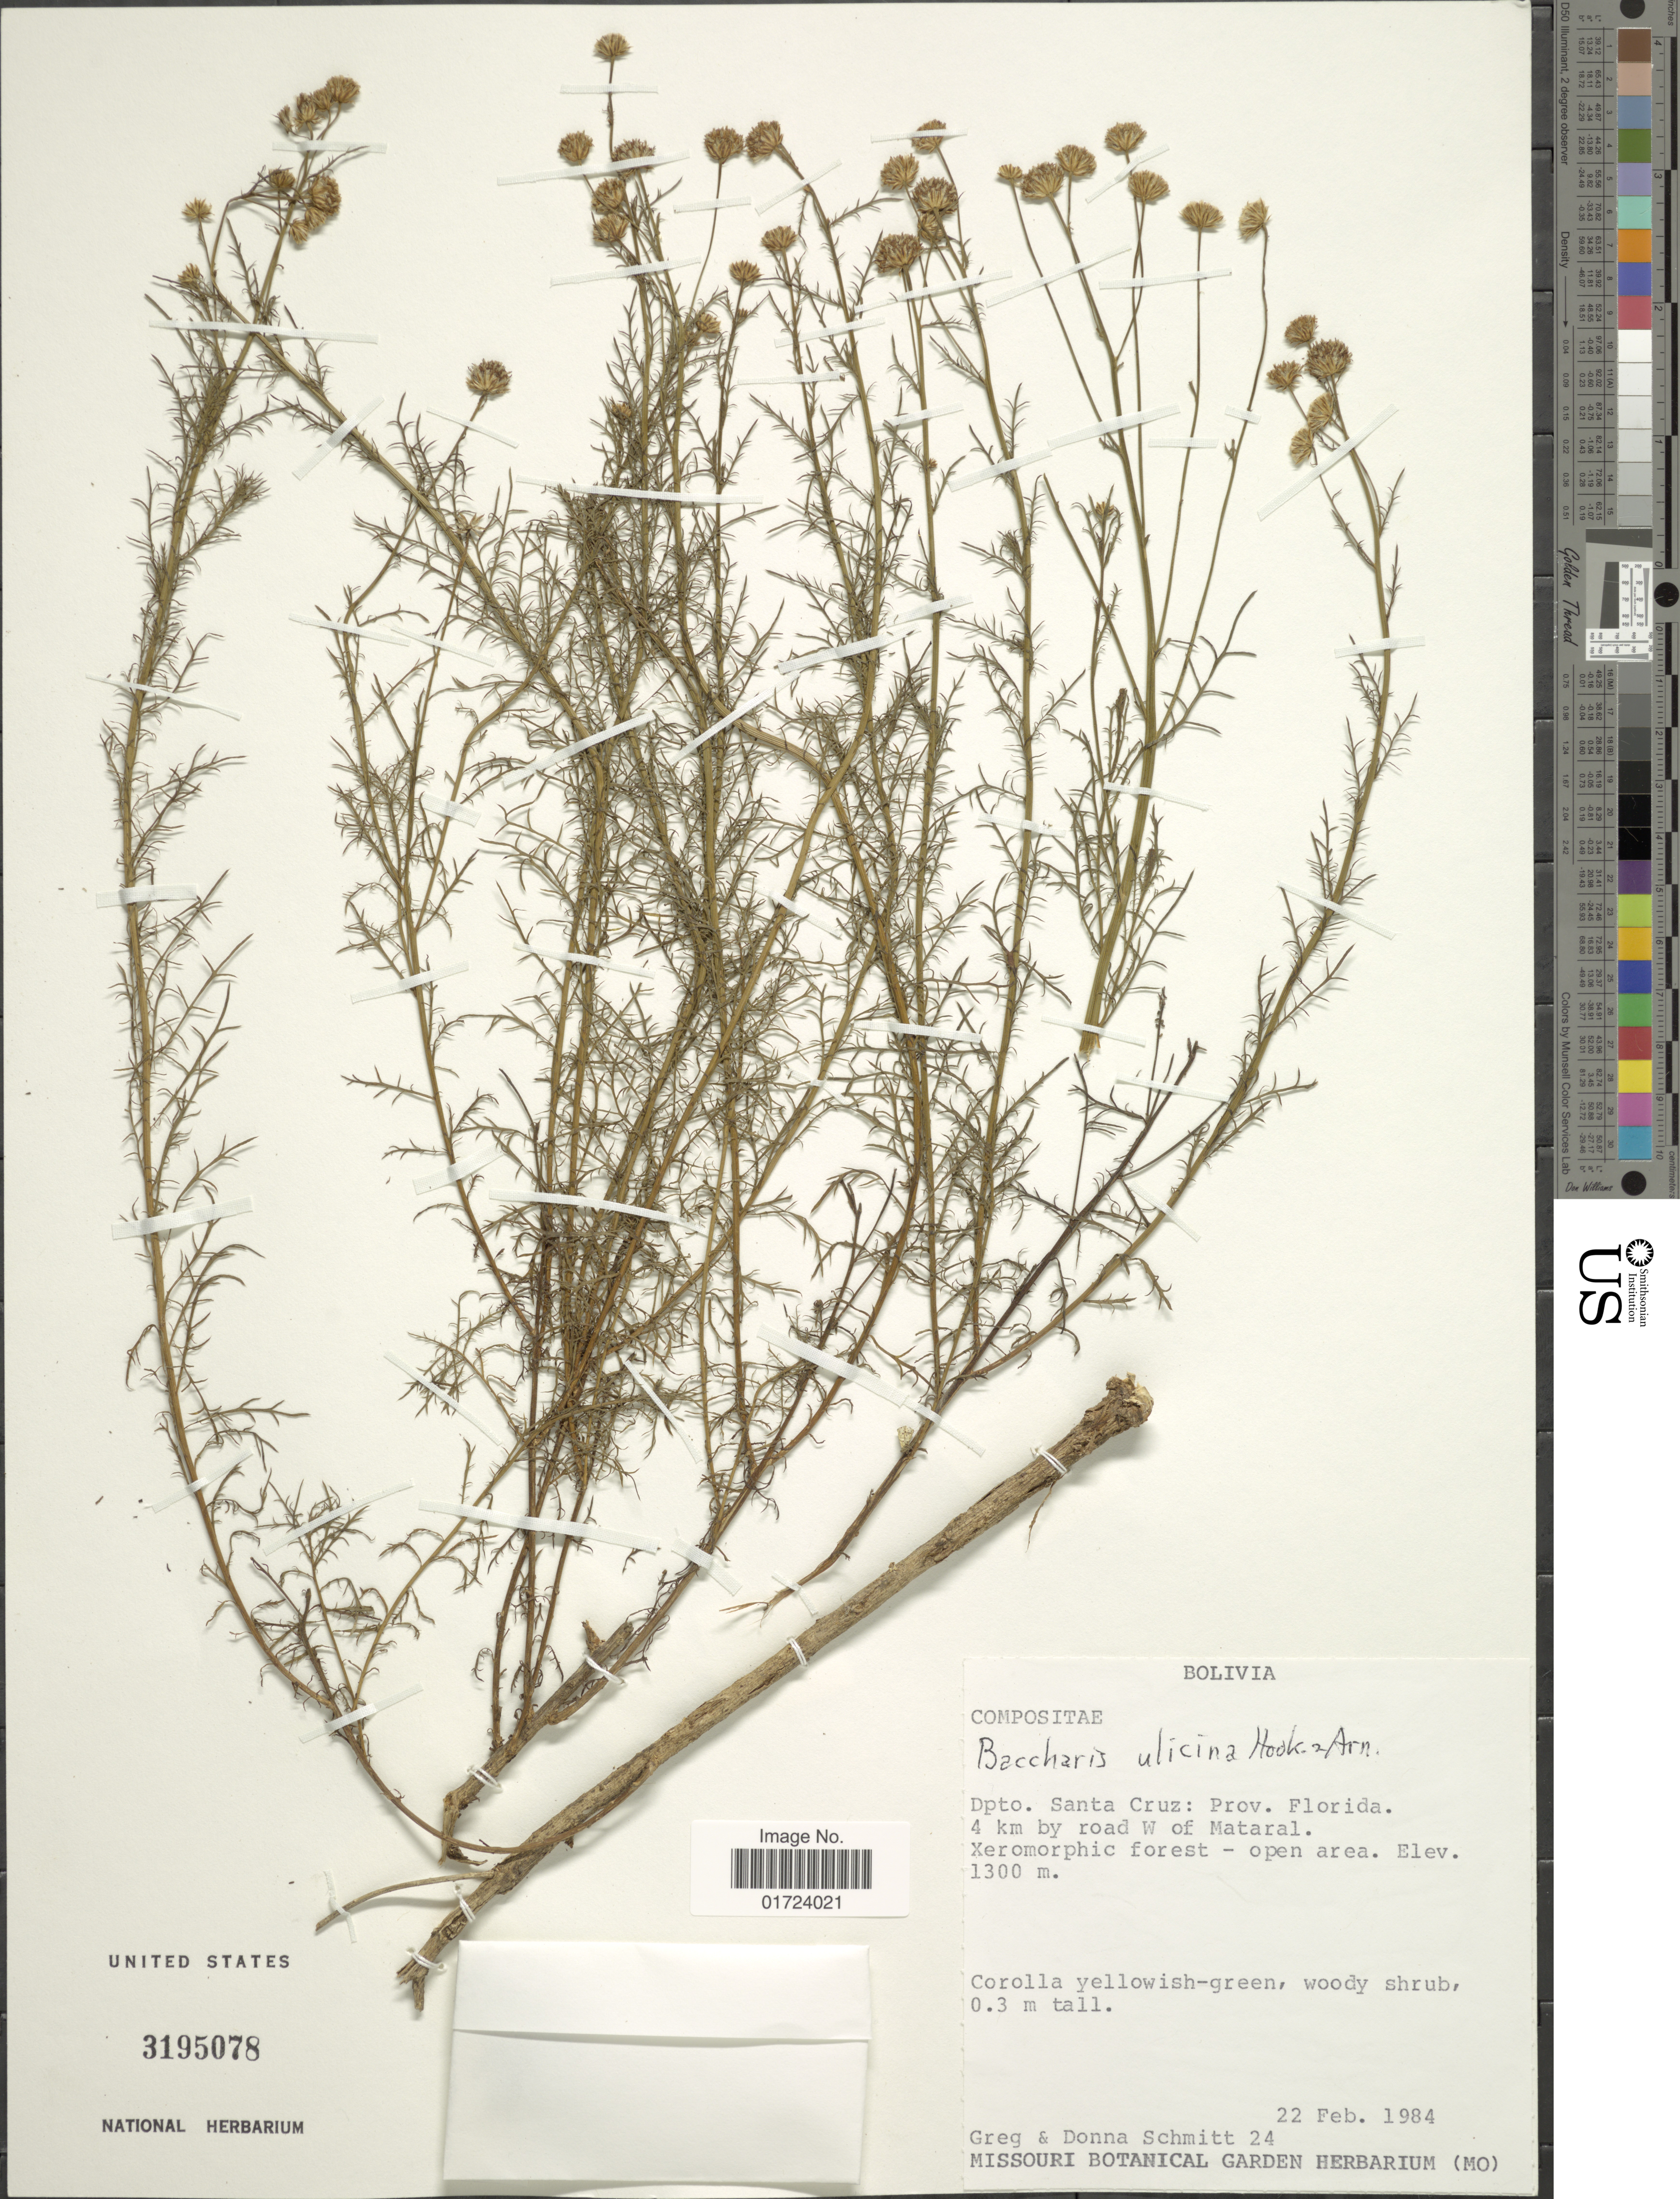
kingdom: Plantae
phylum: Tracheophyta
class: Magnoliopsida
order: Asterales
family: Asteraceae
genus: Baccharis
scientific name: Baccharis ulicina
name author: Hook. & Arn.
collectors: G. Schmitt & D. Schmitt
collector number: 24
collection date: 1984-02-22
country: Bolivia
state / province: Santa Cruz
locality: Dpto. Santa Cruz: Prov. Florida. 4 km by road W of Mataral.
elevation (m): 1300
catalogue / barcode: US 3195078